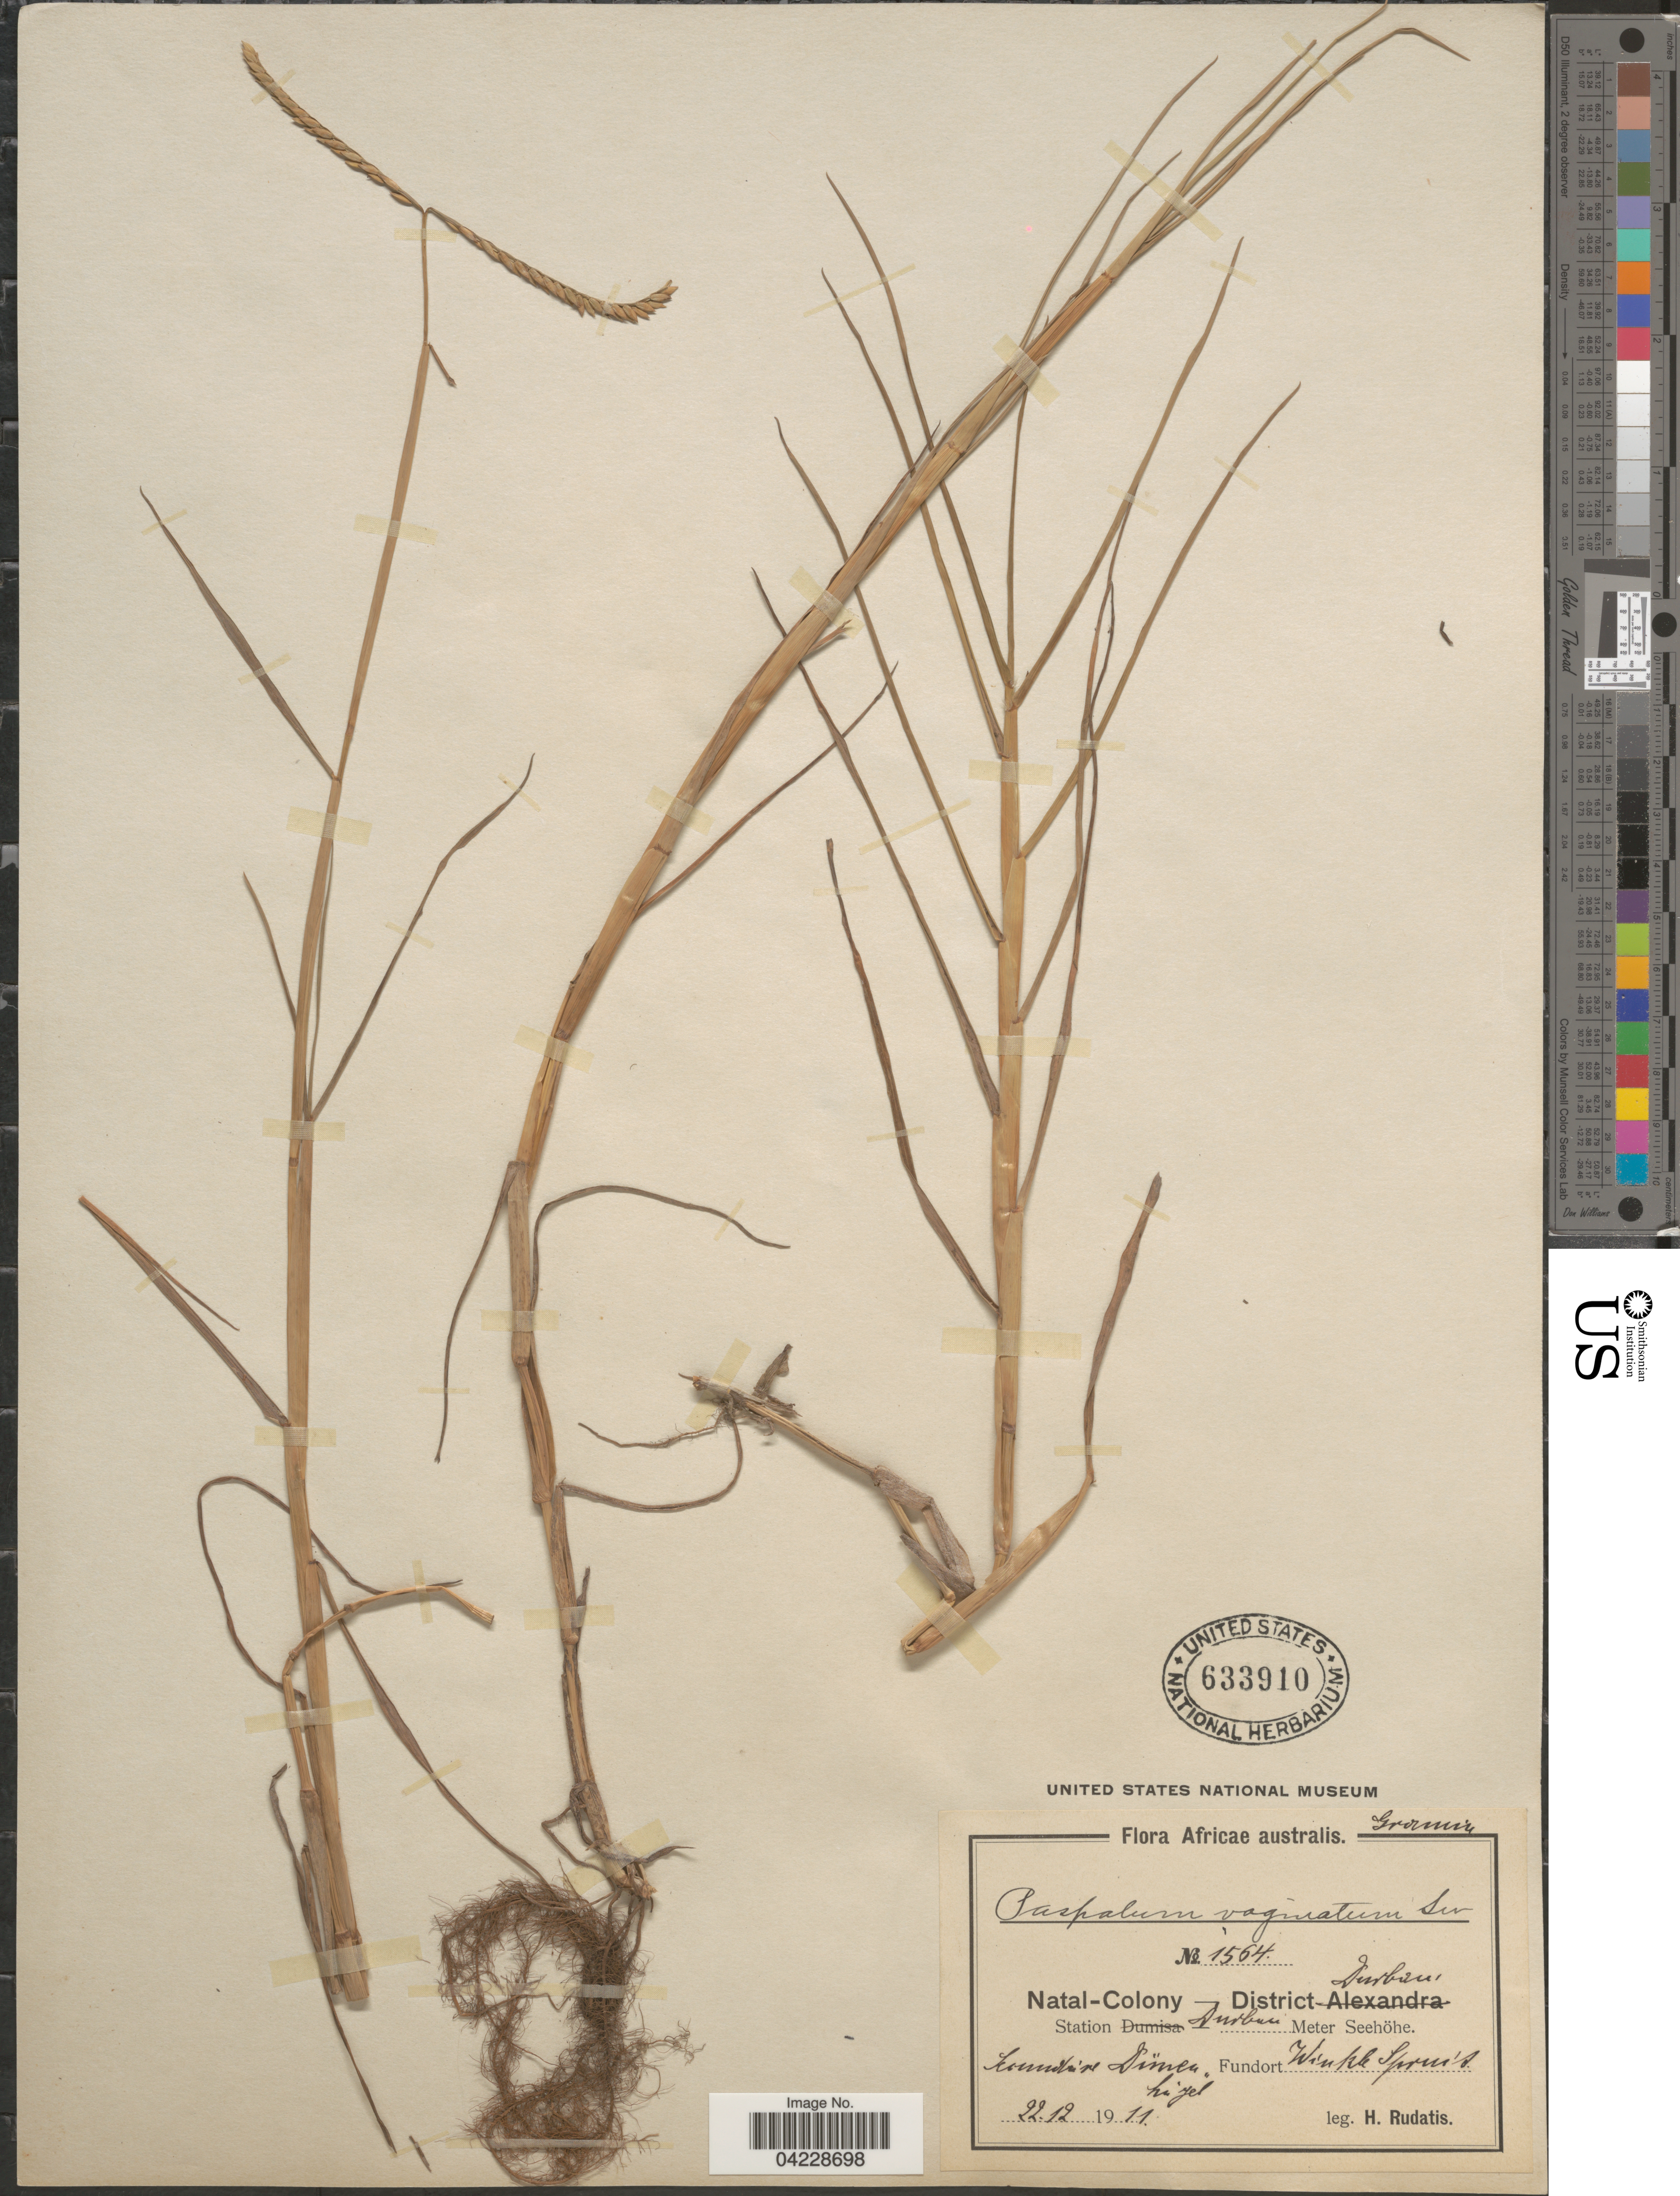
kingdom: Plantae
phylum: Tracheophyta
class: Liliopsida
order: Poales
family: Poaceae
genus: Paspalum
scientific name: Paspalum vaginatum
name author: Sw.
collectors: H. Rudatis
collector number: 1564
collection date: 1911-12-22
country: South Africa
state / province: KwaZulu-Natal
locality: Africae australis. Natal-Colony District Durban. Station Durban.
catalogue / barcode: US 633910